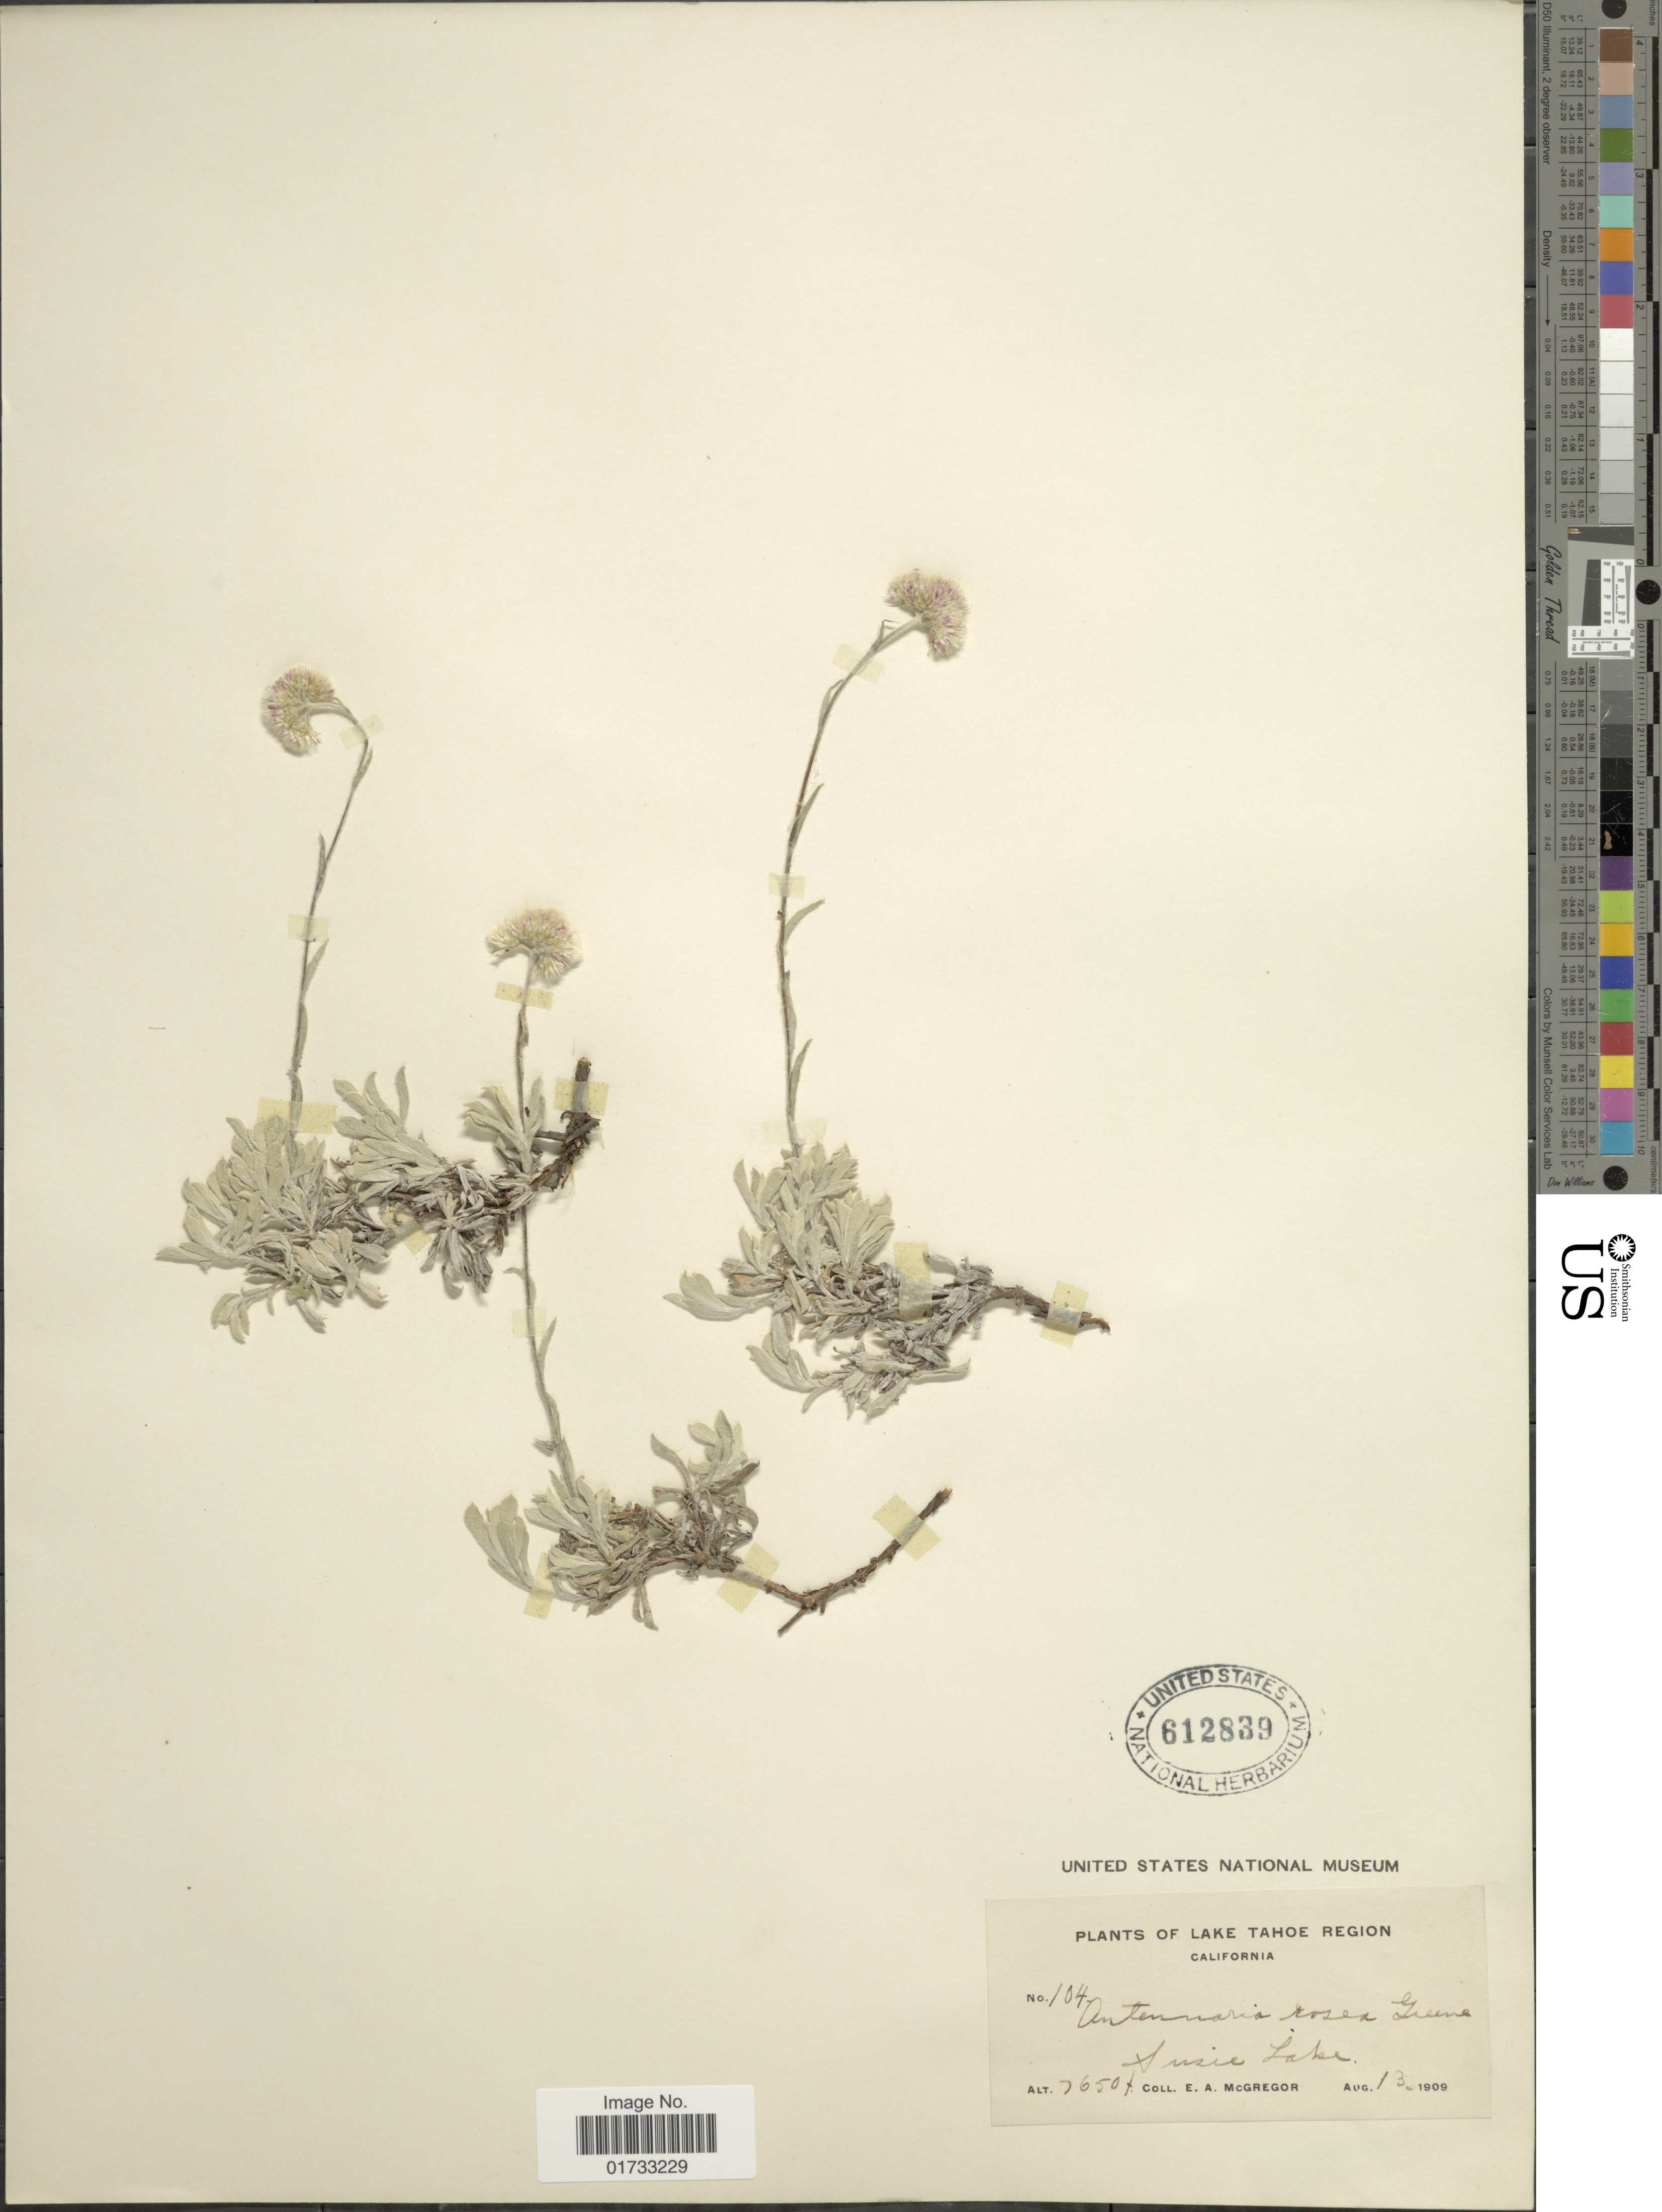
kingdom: Plantae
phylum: Tracheophyta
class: Magnoliopsida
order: Asterales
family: Asteraceae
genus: Antennaria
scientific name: Antennaria rosea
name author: Greene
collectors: E. A. McGregor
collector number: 104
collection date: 1909-08-13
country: United States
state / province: California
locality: Lake Tahoe Region, Susie Lake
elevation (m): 2332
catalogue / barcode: US 612839